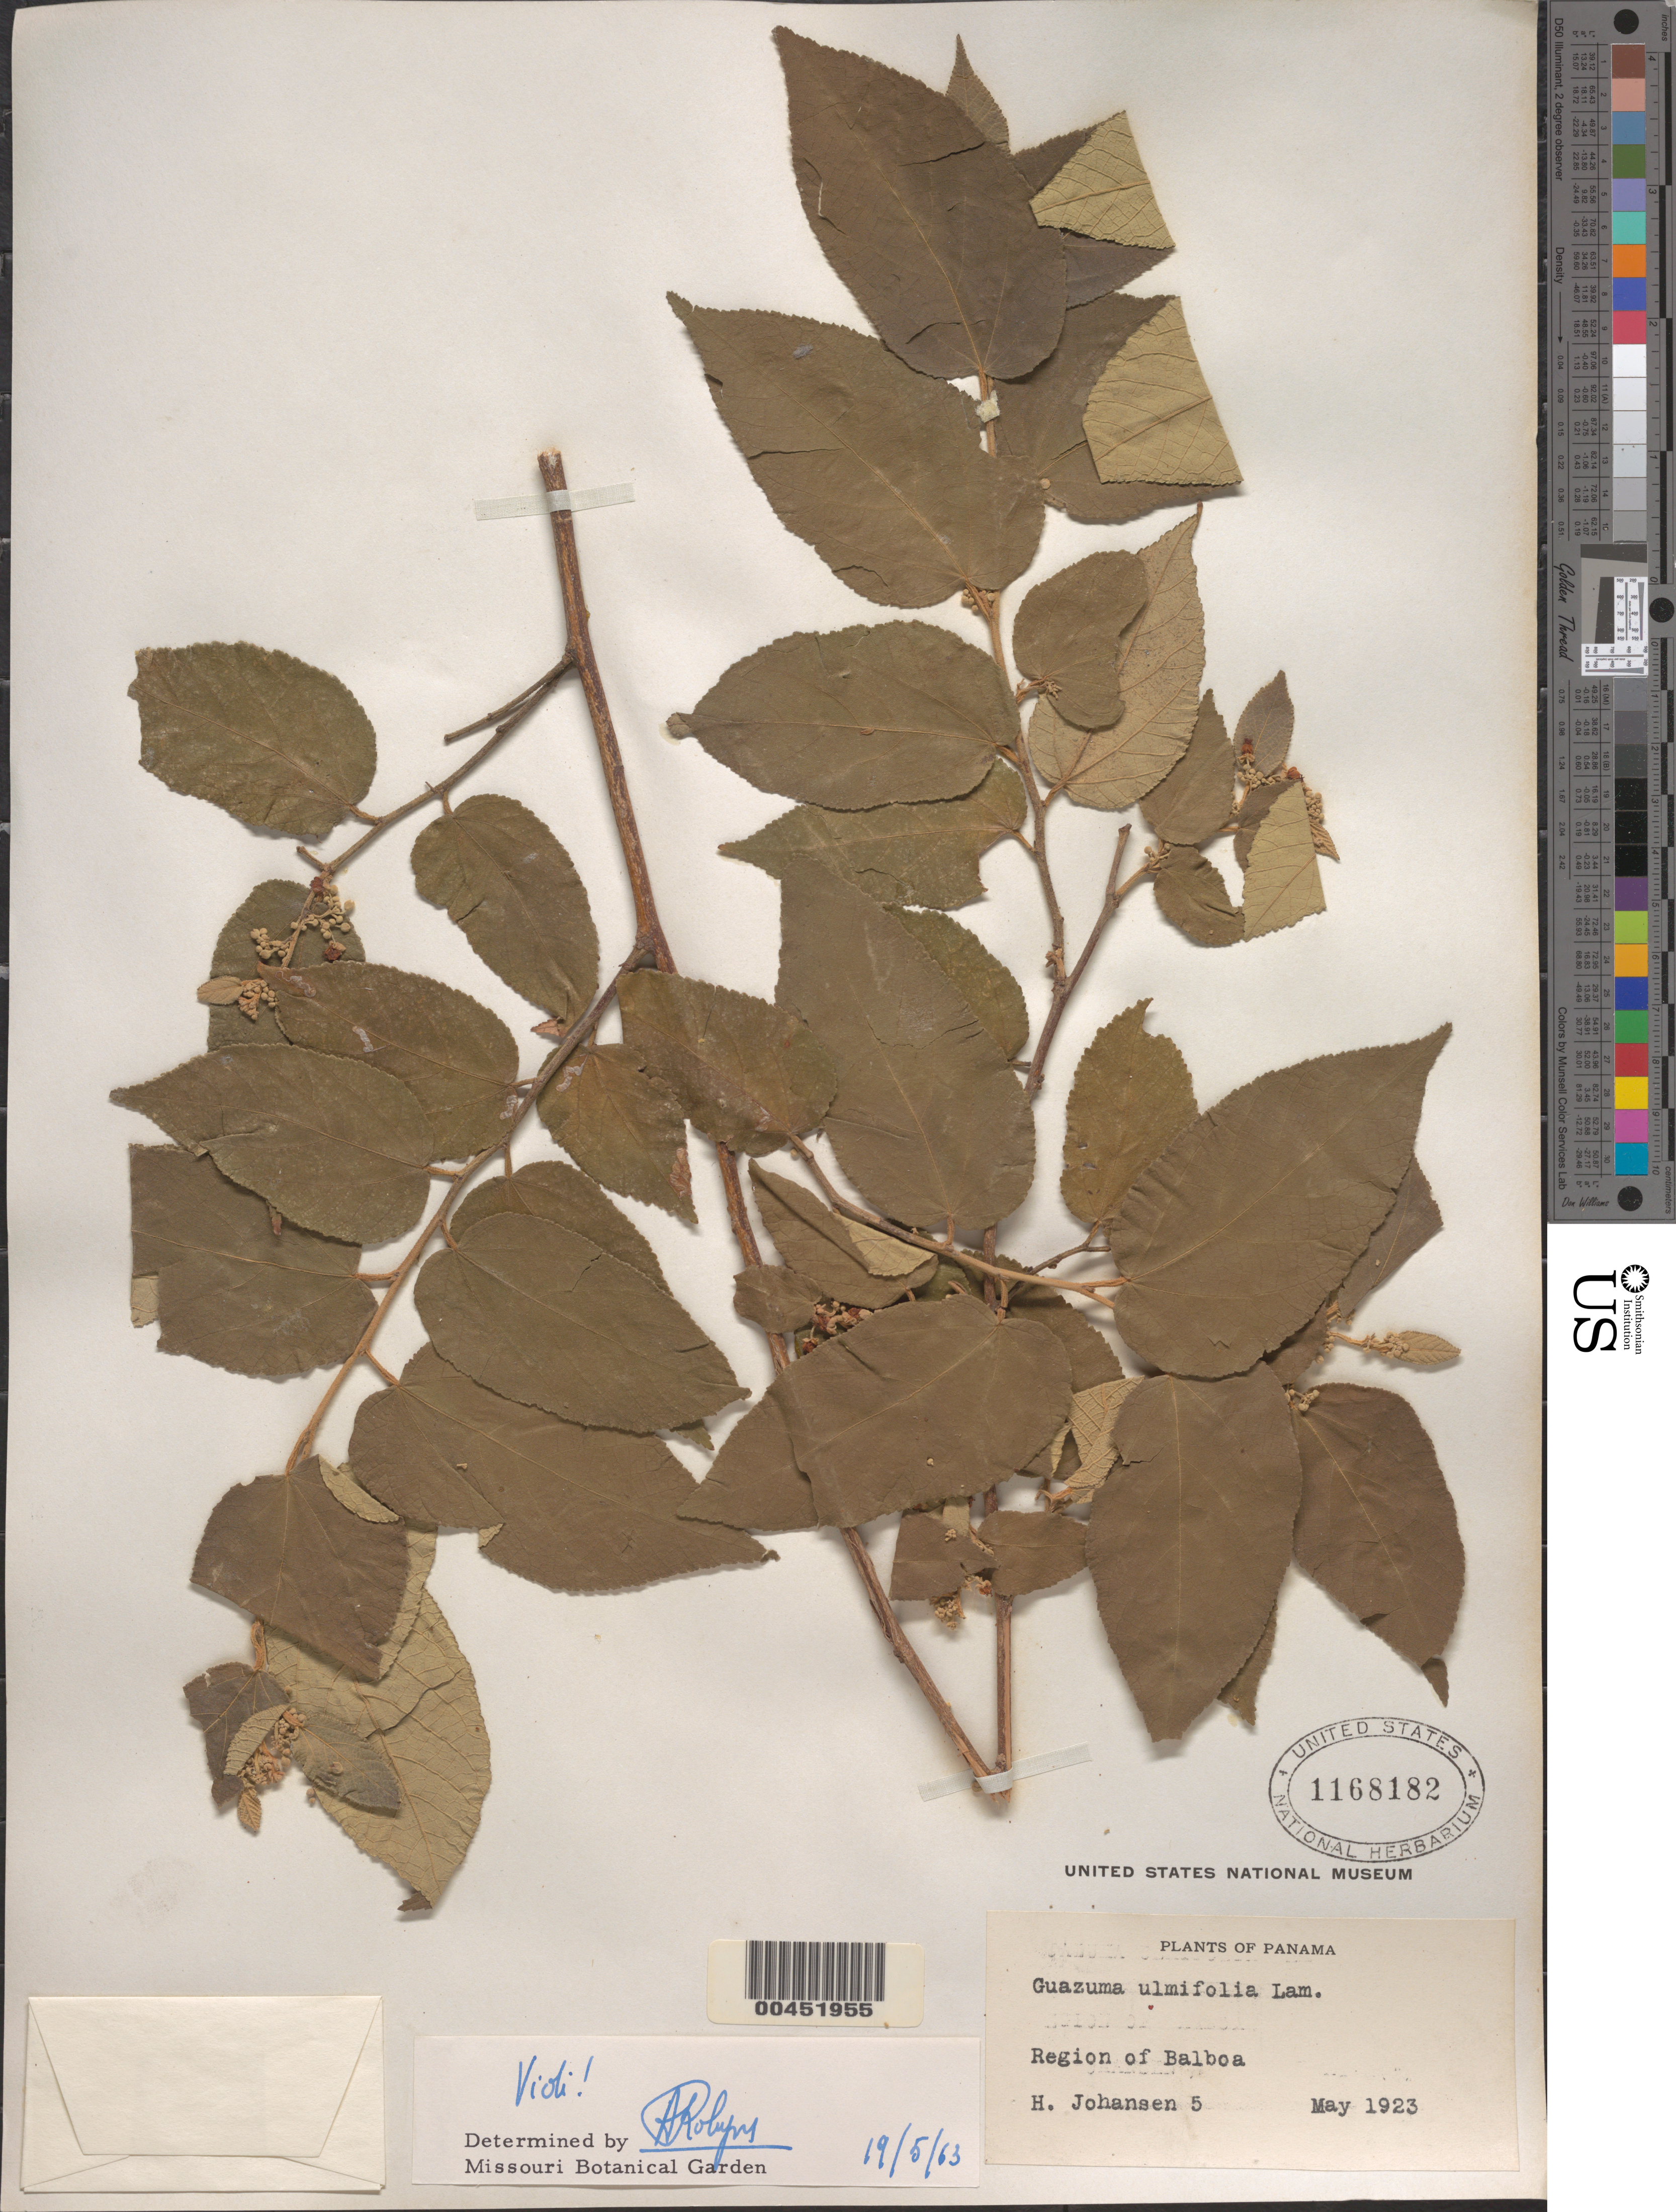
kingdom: Plantae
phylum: Tracheophyta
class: Magnoliopsida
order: Malvales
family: Malvaceae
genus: Guazuma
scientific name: Guazuma ulmifolia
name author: Lam.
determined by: Robyns, A. G. M.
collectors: H. Johansen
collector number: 5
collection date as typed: May 1923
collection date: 1923-05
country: Panama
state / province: Panamá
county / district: Balboa ?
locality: Region of Balboa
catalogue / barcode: US 1168182